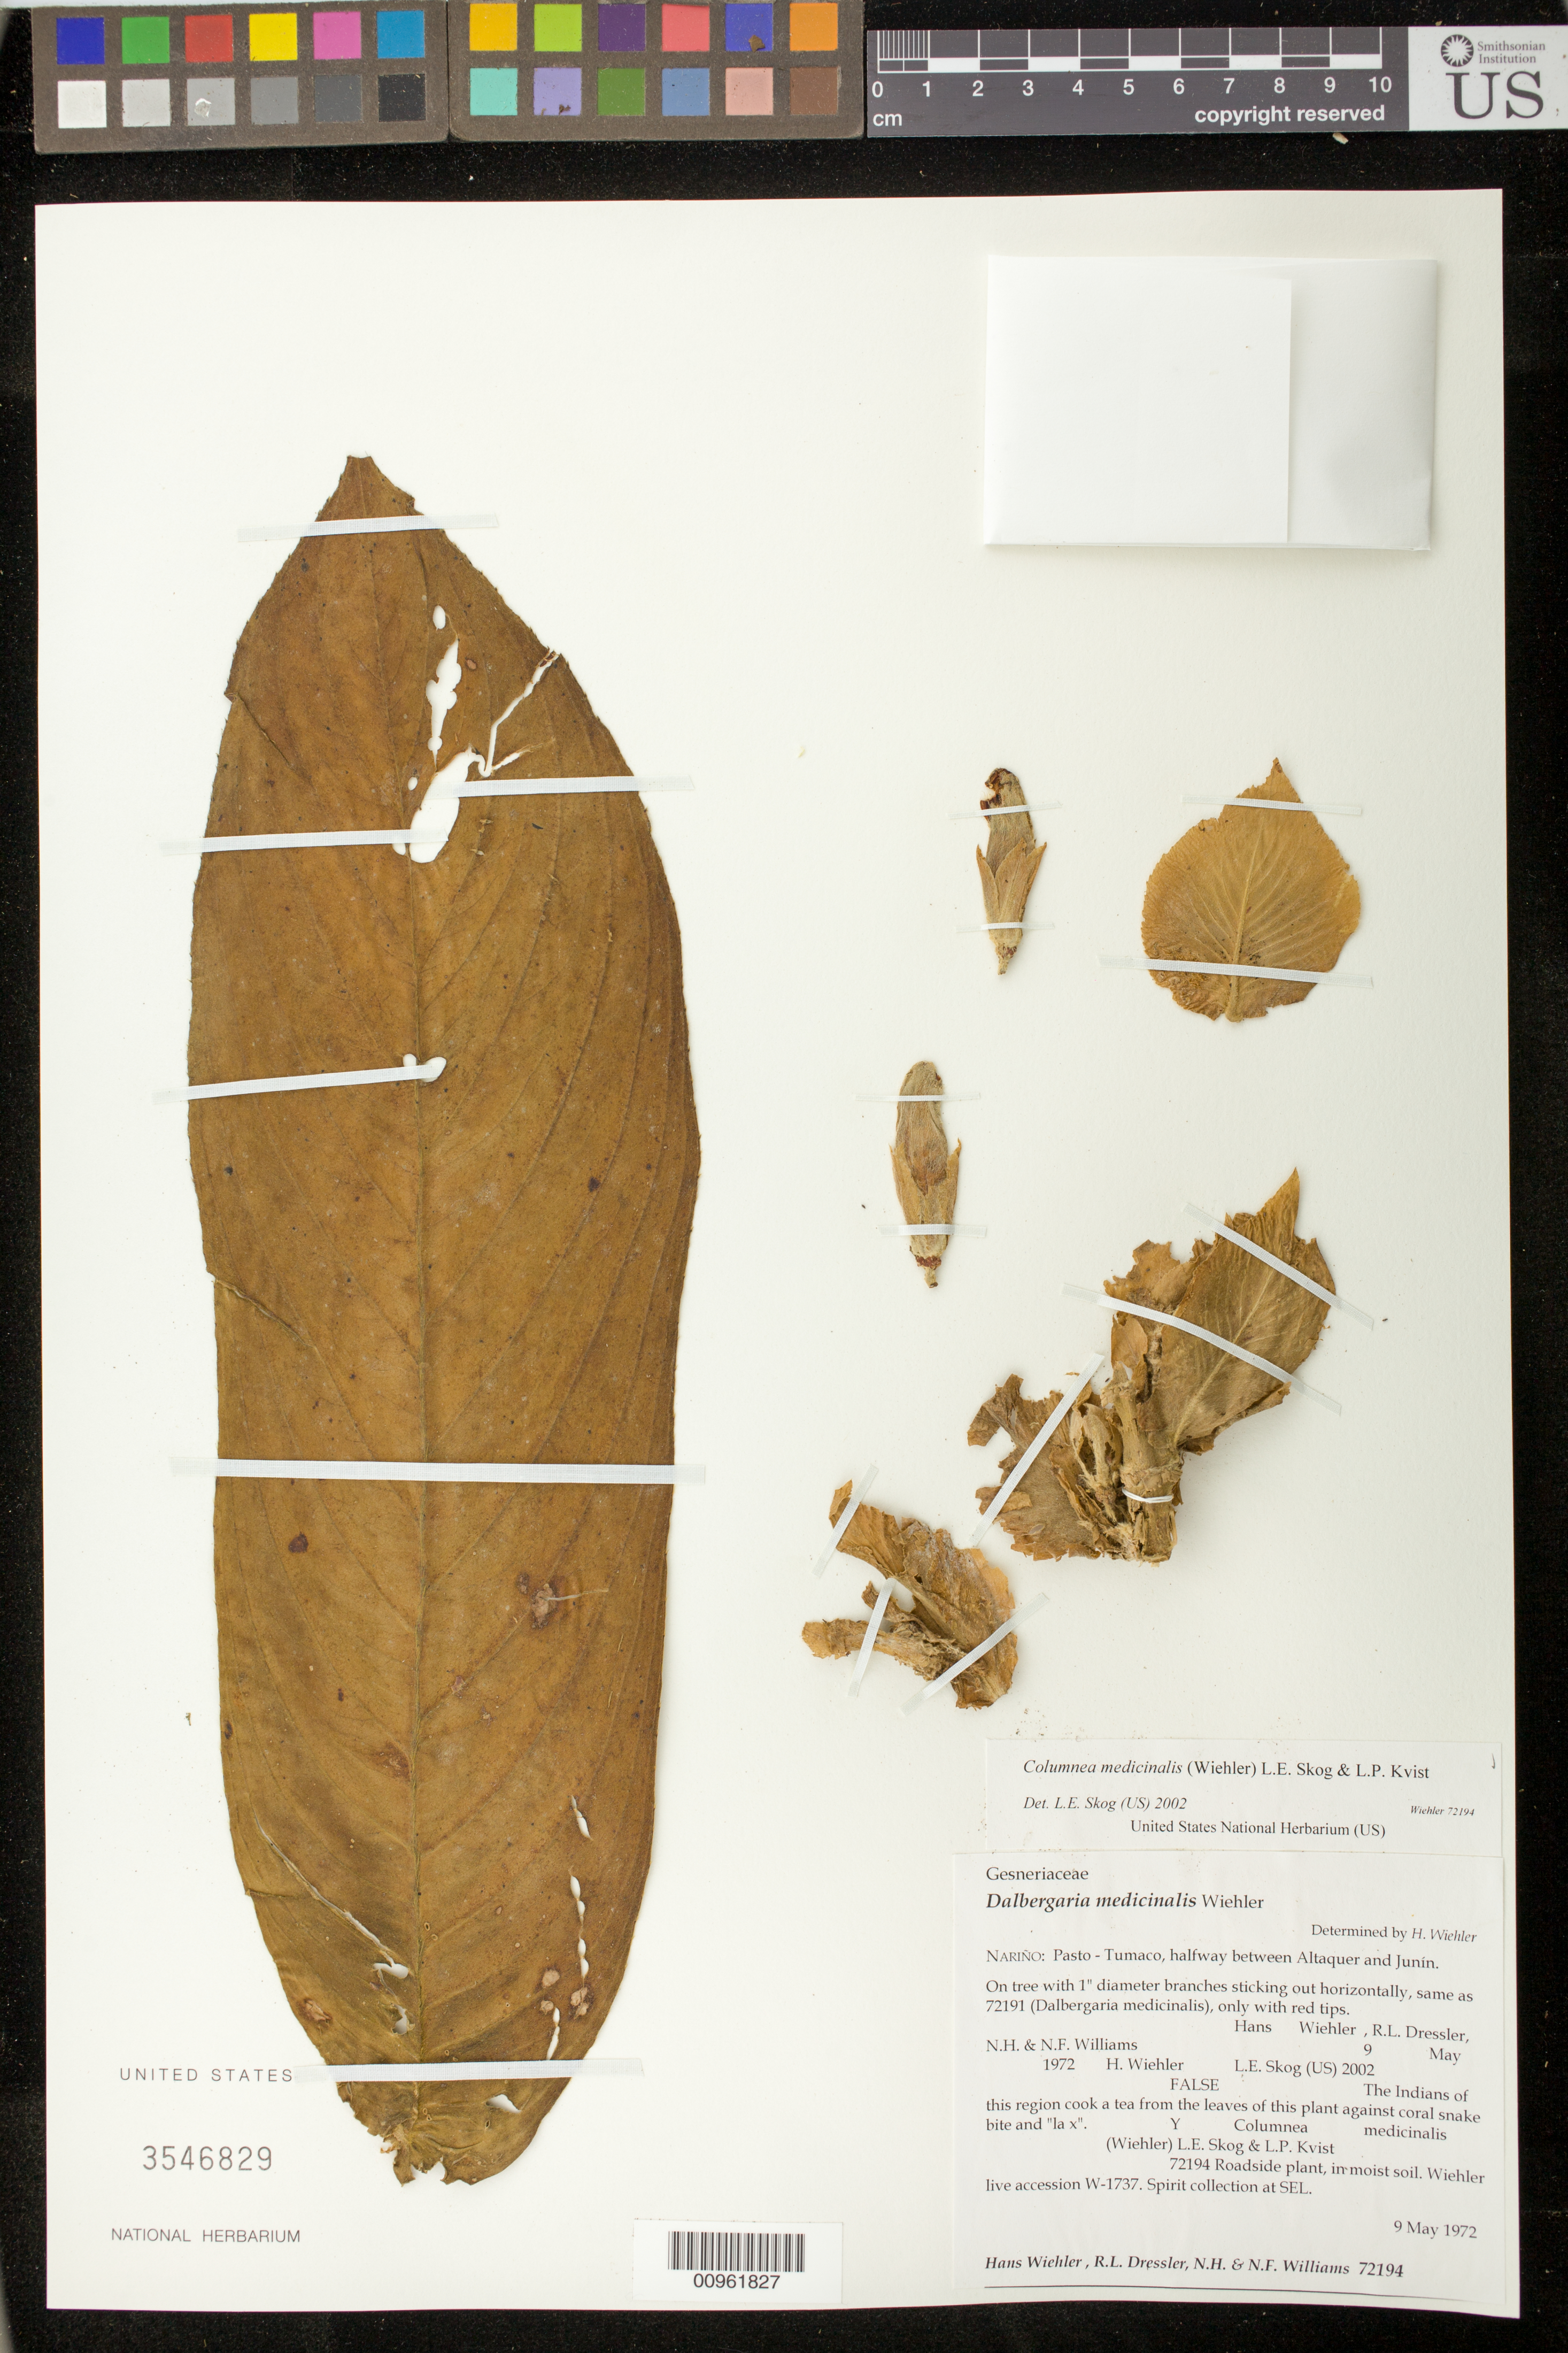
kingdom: Plantae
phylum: Tracheophyta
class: Magnoliopsida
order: Lamiales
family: Gesneriaceae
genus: Columnea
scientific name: Columnea medicinalis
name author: (Wiehler) L.E. Skog & L.P. Kvist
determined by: Skog, Laurence E.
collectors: H. J. Wiehler, R. Dressler, N. H. Williams & N. Williams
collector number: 72194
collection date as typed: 09 May 1972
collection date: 1972-05-09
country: Colombia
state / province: Nariño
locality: Nariño: Pasto-Tumaco, halfway between Altaquer and Junin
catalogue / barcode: US 3546829